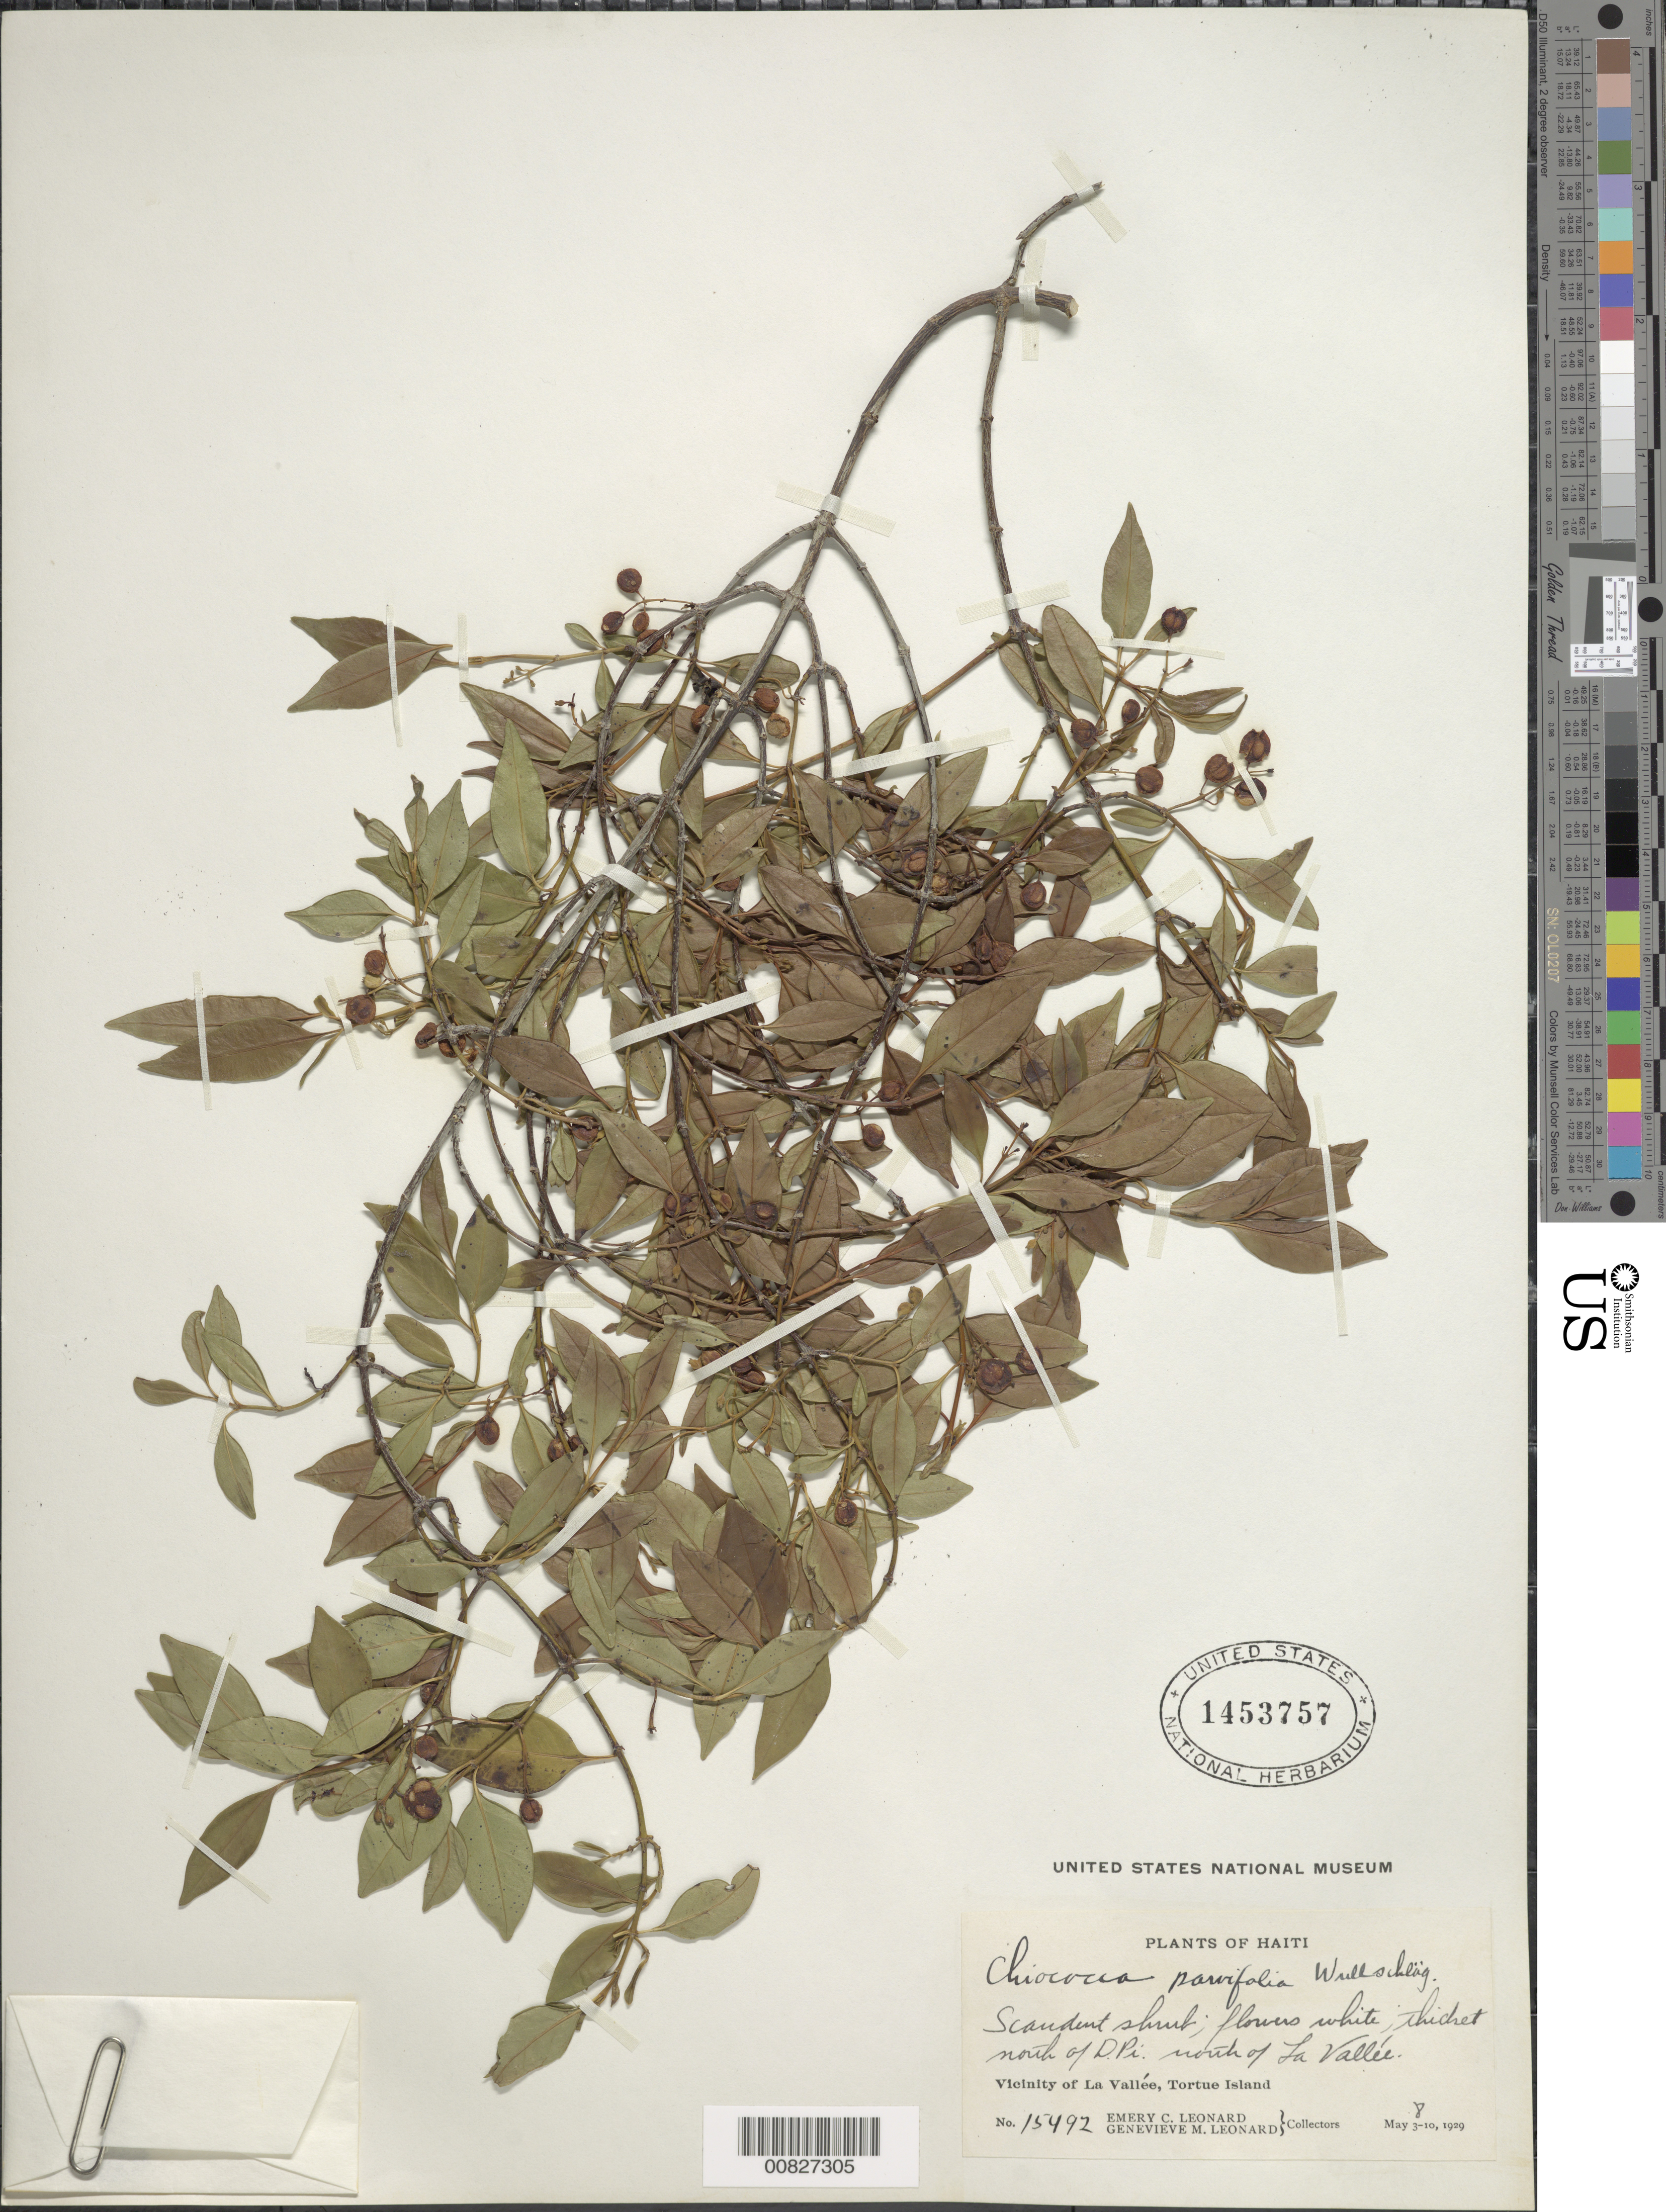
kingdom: Plantae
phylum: Tracheophyta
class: Magnoliopsida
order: Gentianales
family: Rubiaceae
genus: Chiococca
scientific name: Chiococca alba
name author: (L.) Hitchc.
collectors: E. C. Leonard & G. M. Leonard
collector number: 15492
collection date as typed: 08 May 1929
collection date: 1929-05-08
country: Haiti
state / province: Nord-Ouest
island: Île de la Tortue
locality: Vicinity of La Vallé, north of D.Pi, N of city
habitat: Thickets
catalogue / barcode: US 1453757